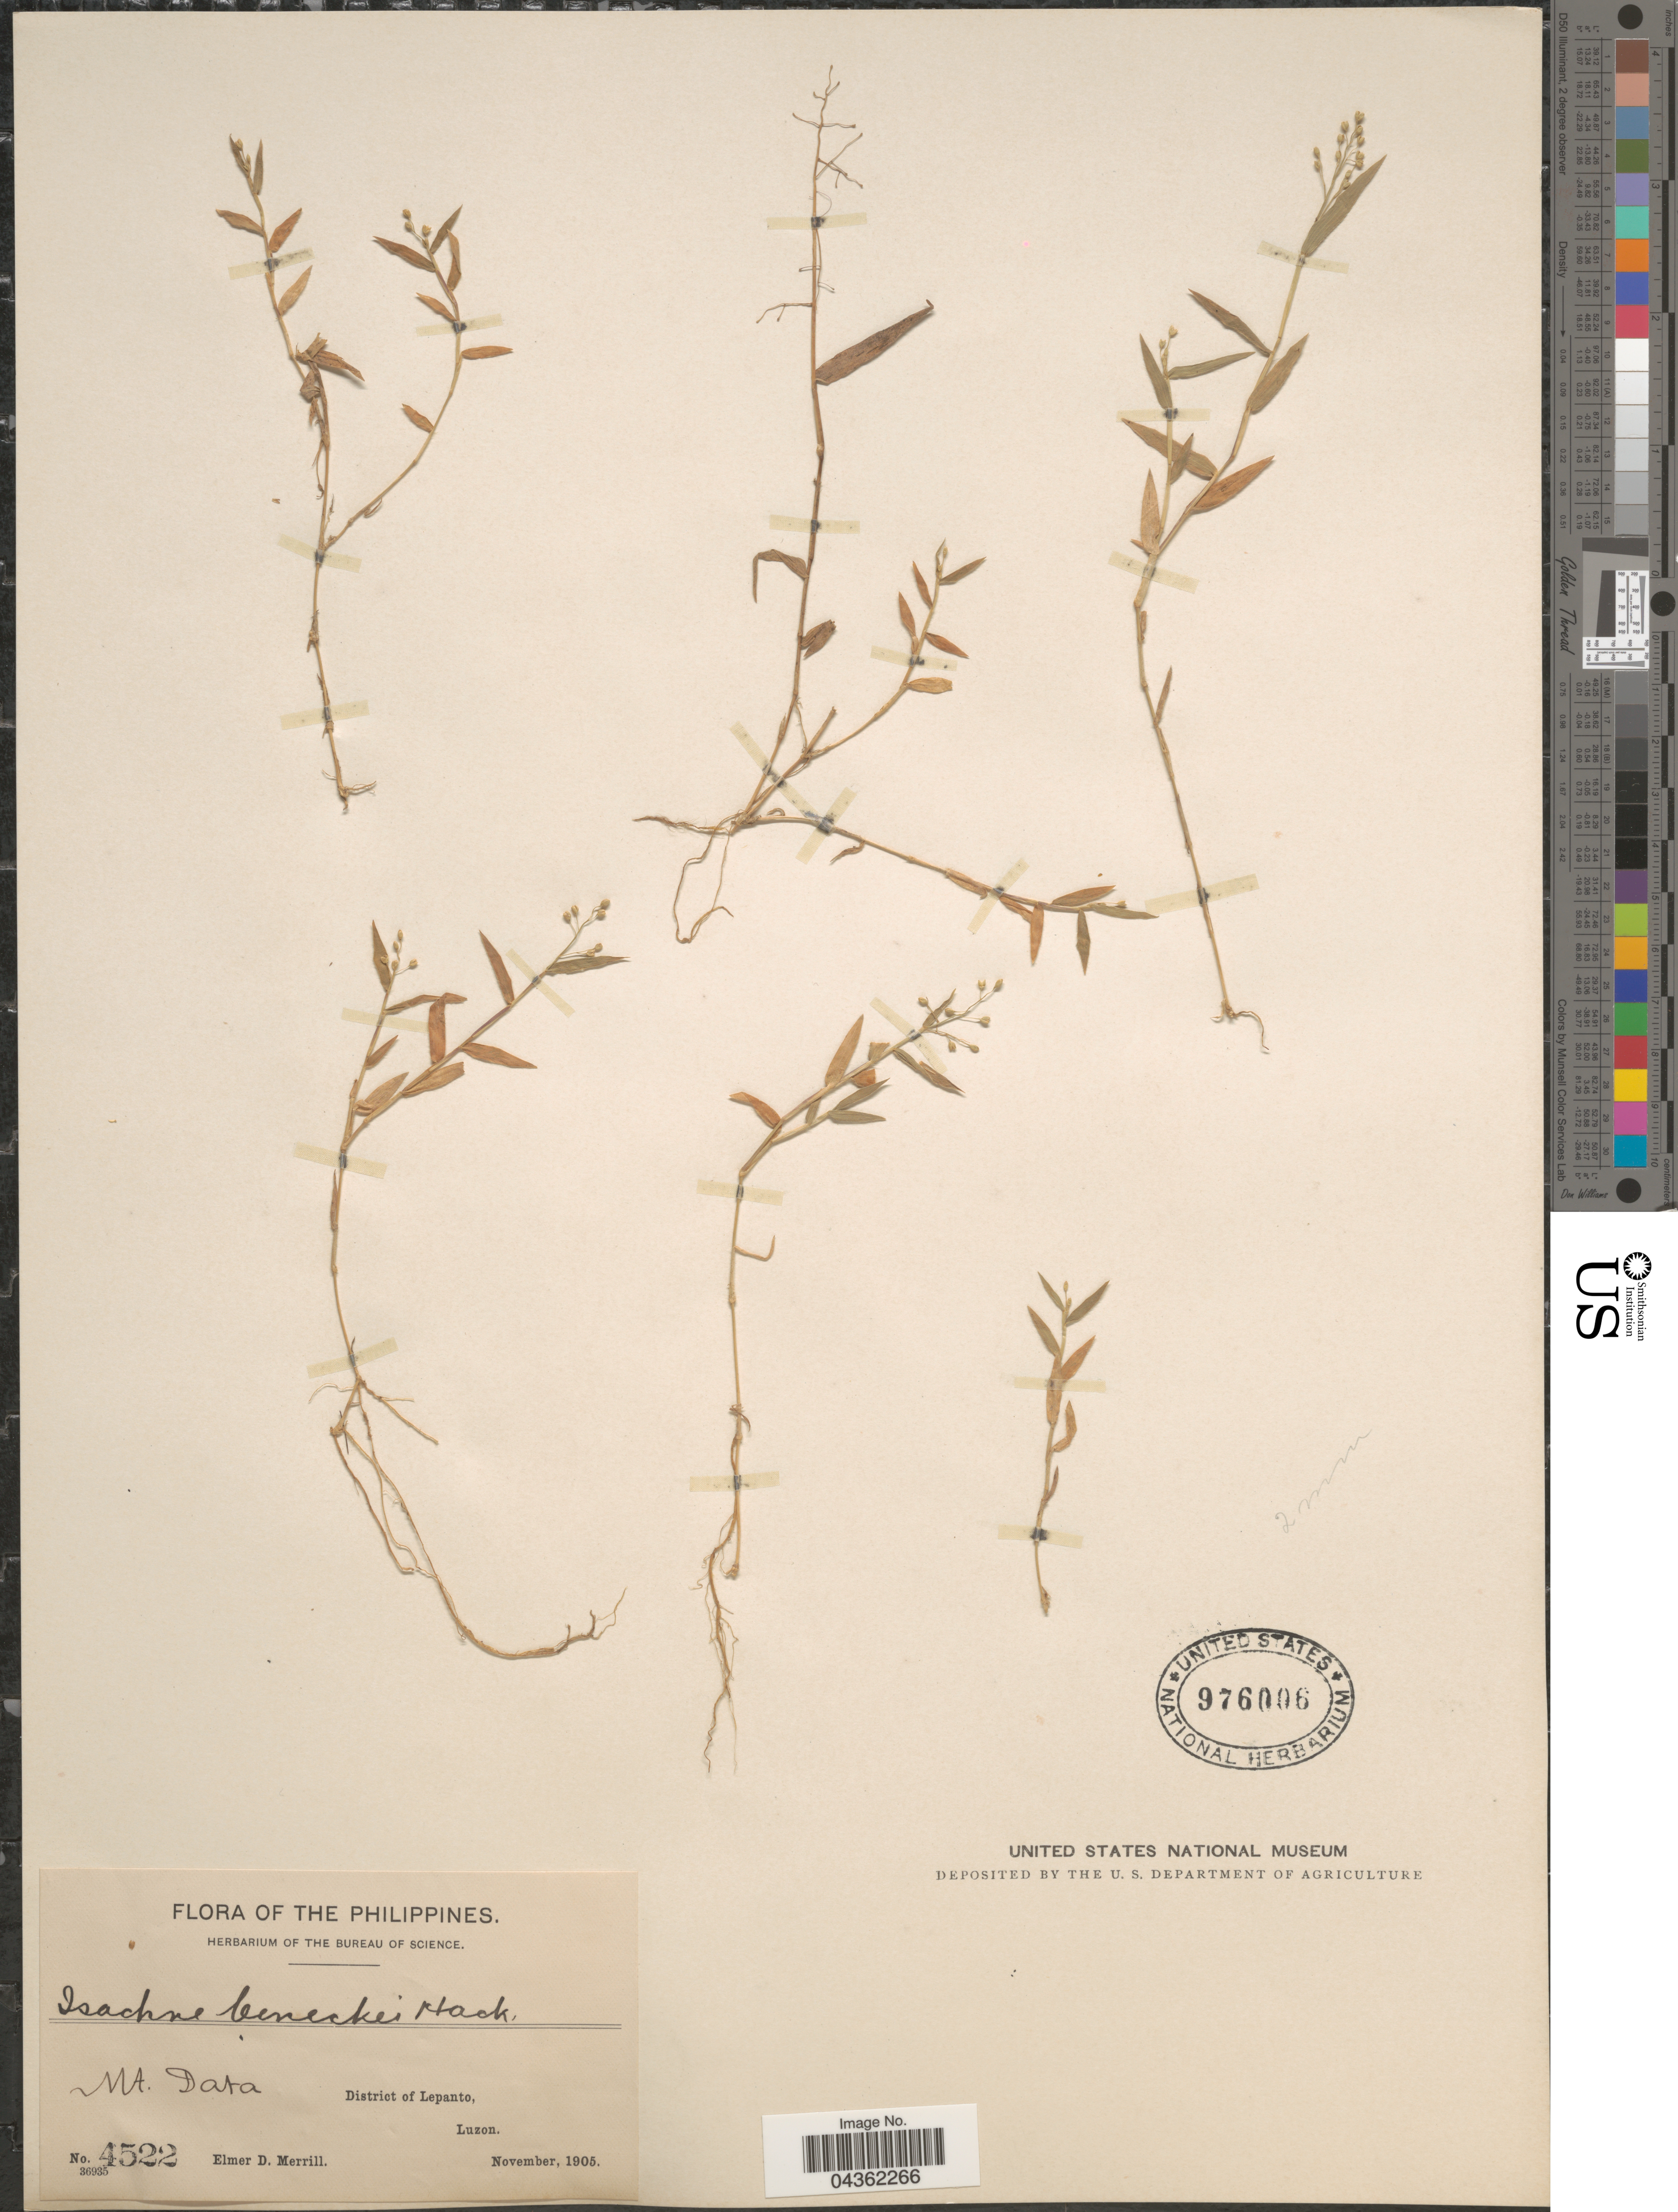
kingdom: Plantae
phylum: Tracheophyta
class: Liliopsida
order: Poales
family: Poaceae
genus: Isachne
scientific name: Isachne sp.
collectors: E. D. Merrill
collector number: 4522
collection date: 1905-11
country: Philippines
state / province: Central Luzon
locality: Mt. Data, District of Lepanto, Luzon.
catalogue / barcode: US 976006